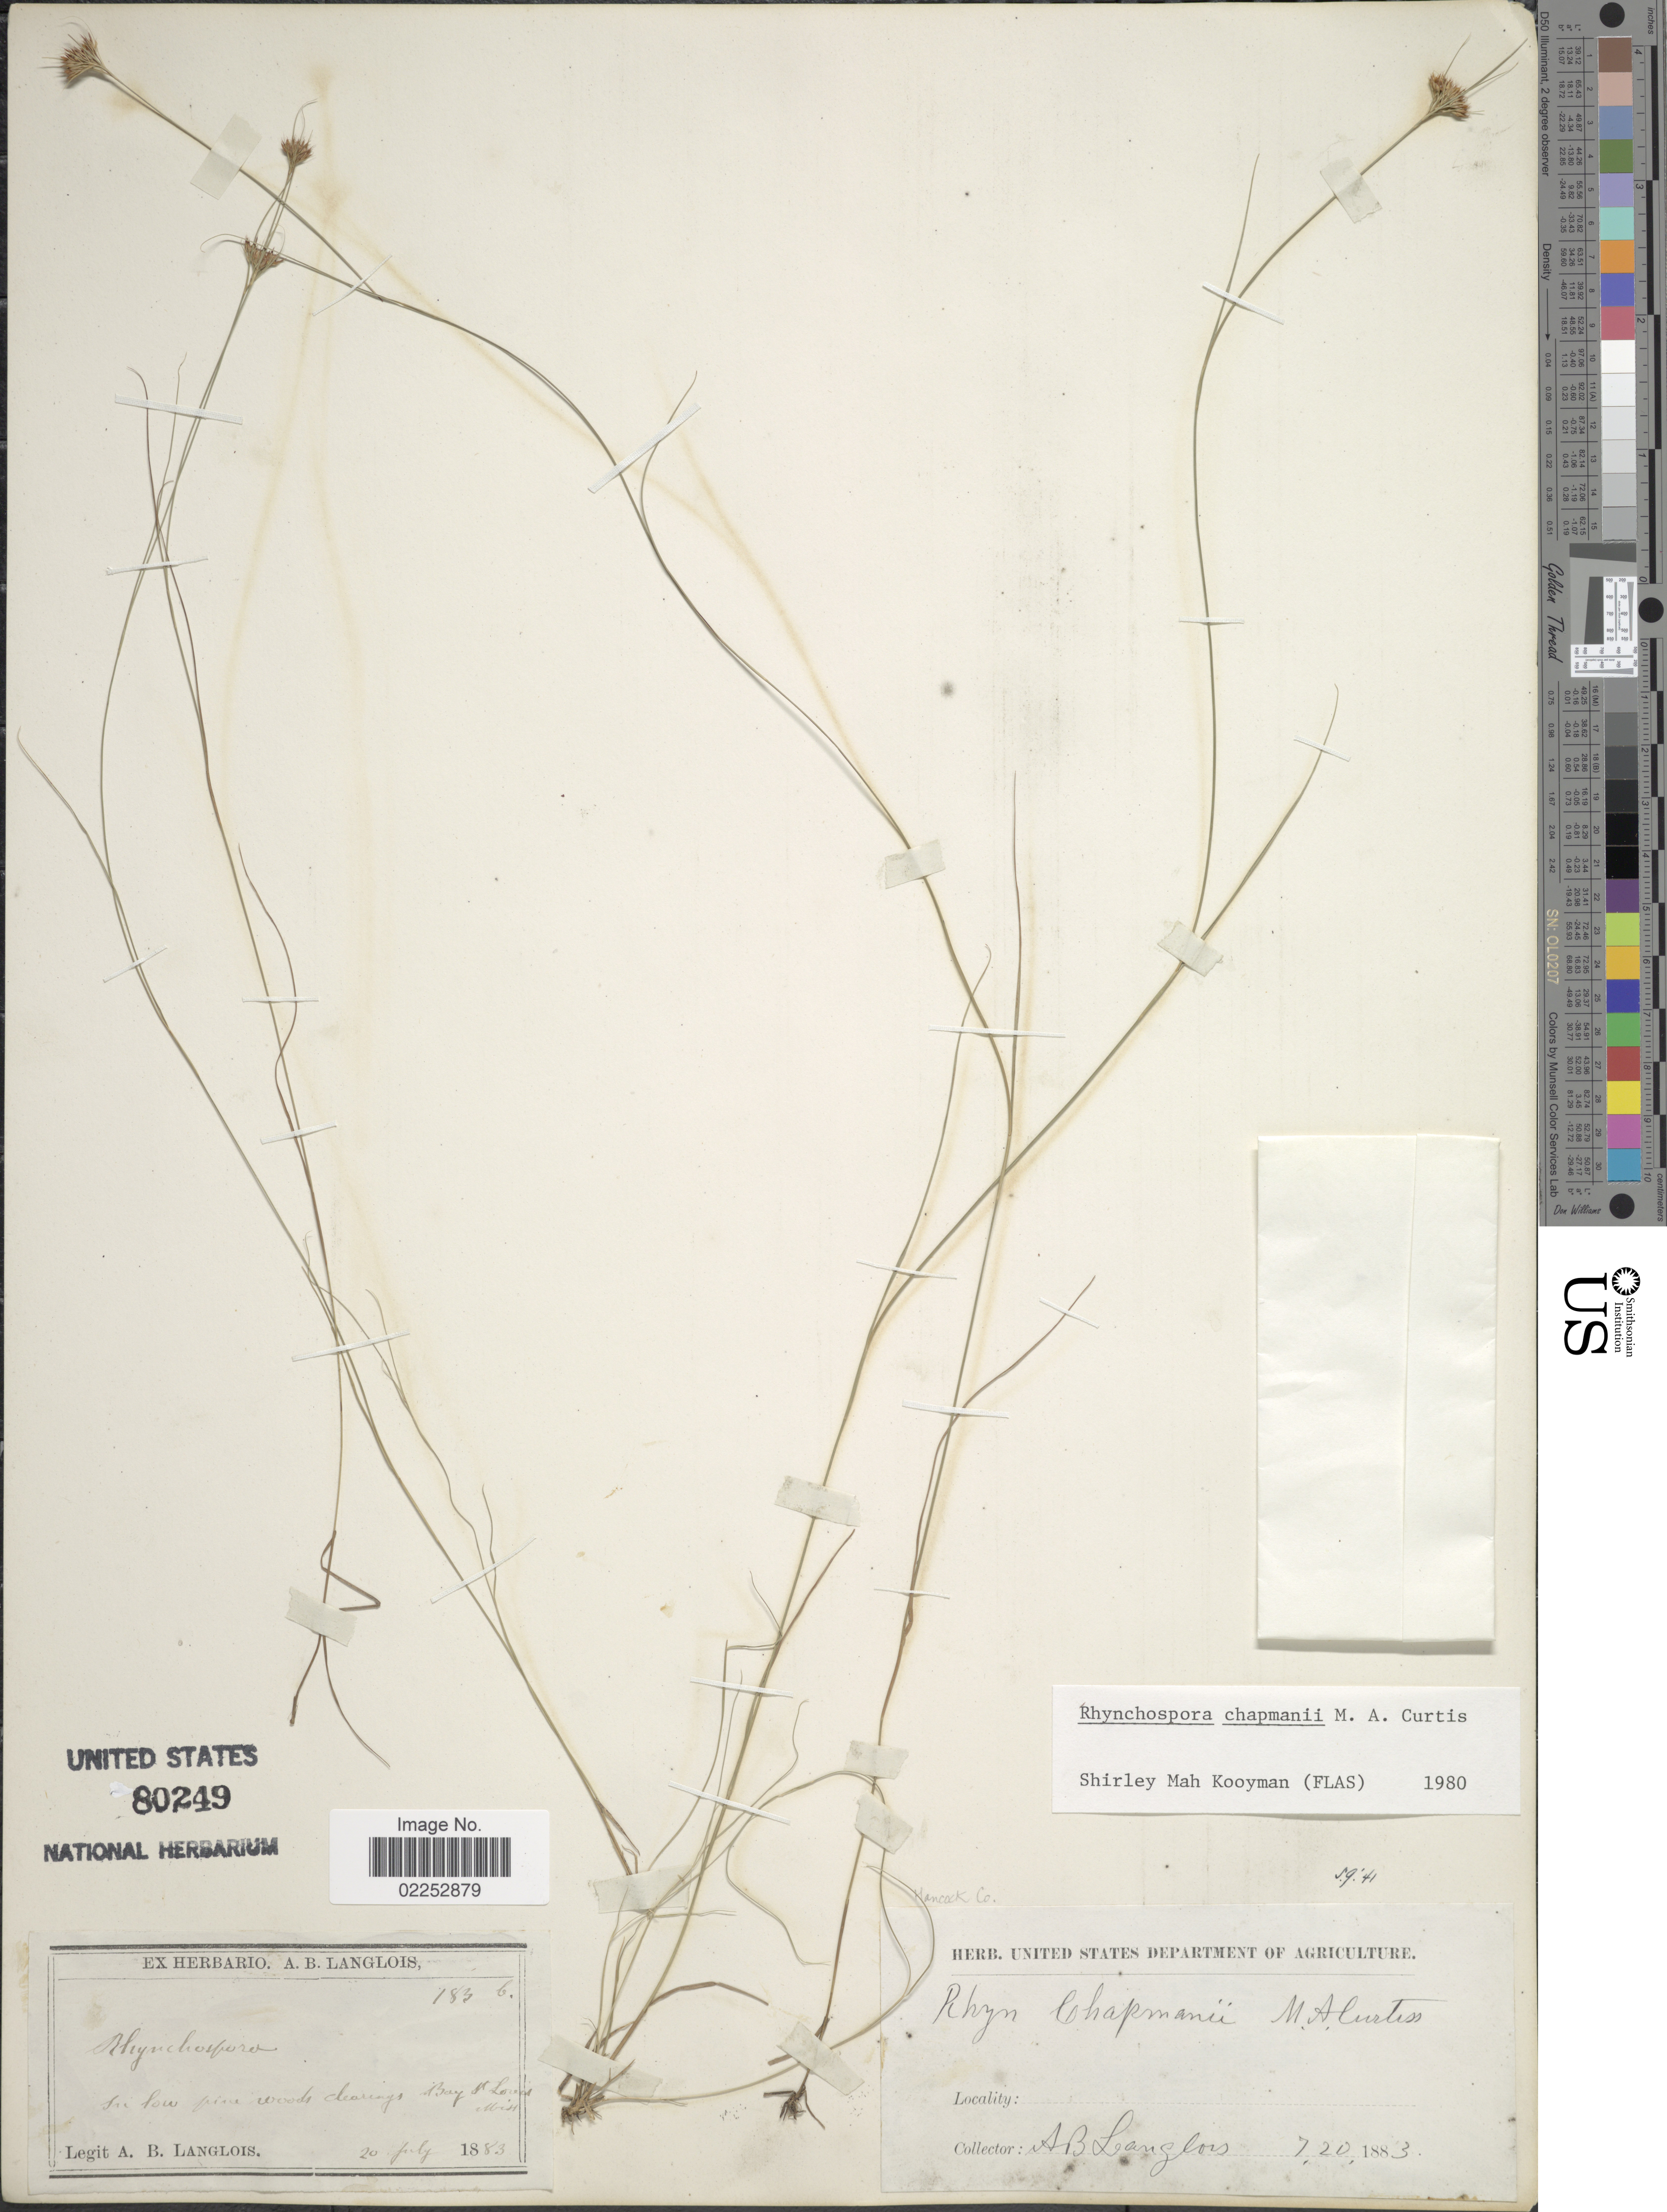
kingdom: Plantae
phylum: Tracheophyta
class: Liliopsida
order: Poales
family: Cyperaceae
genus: Rhynchospora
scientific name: Rhynchospora chapmanii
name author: M.A. Curtis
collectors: A. Langlois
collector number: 183b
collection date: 1883-07-20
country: United States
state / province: Mississippi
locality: Bay St. Louis. Hancock Co.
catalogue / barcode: US 80249